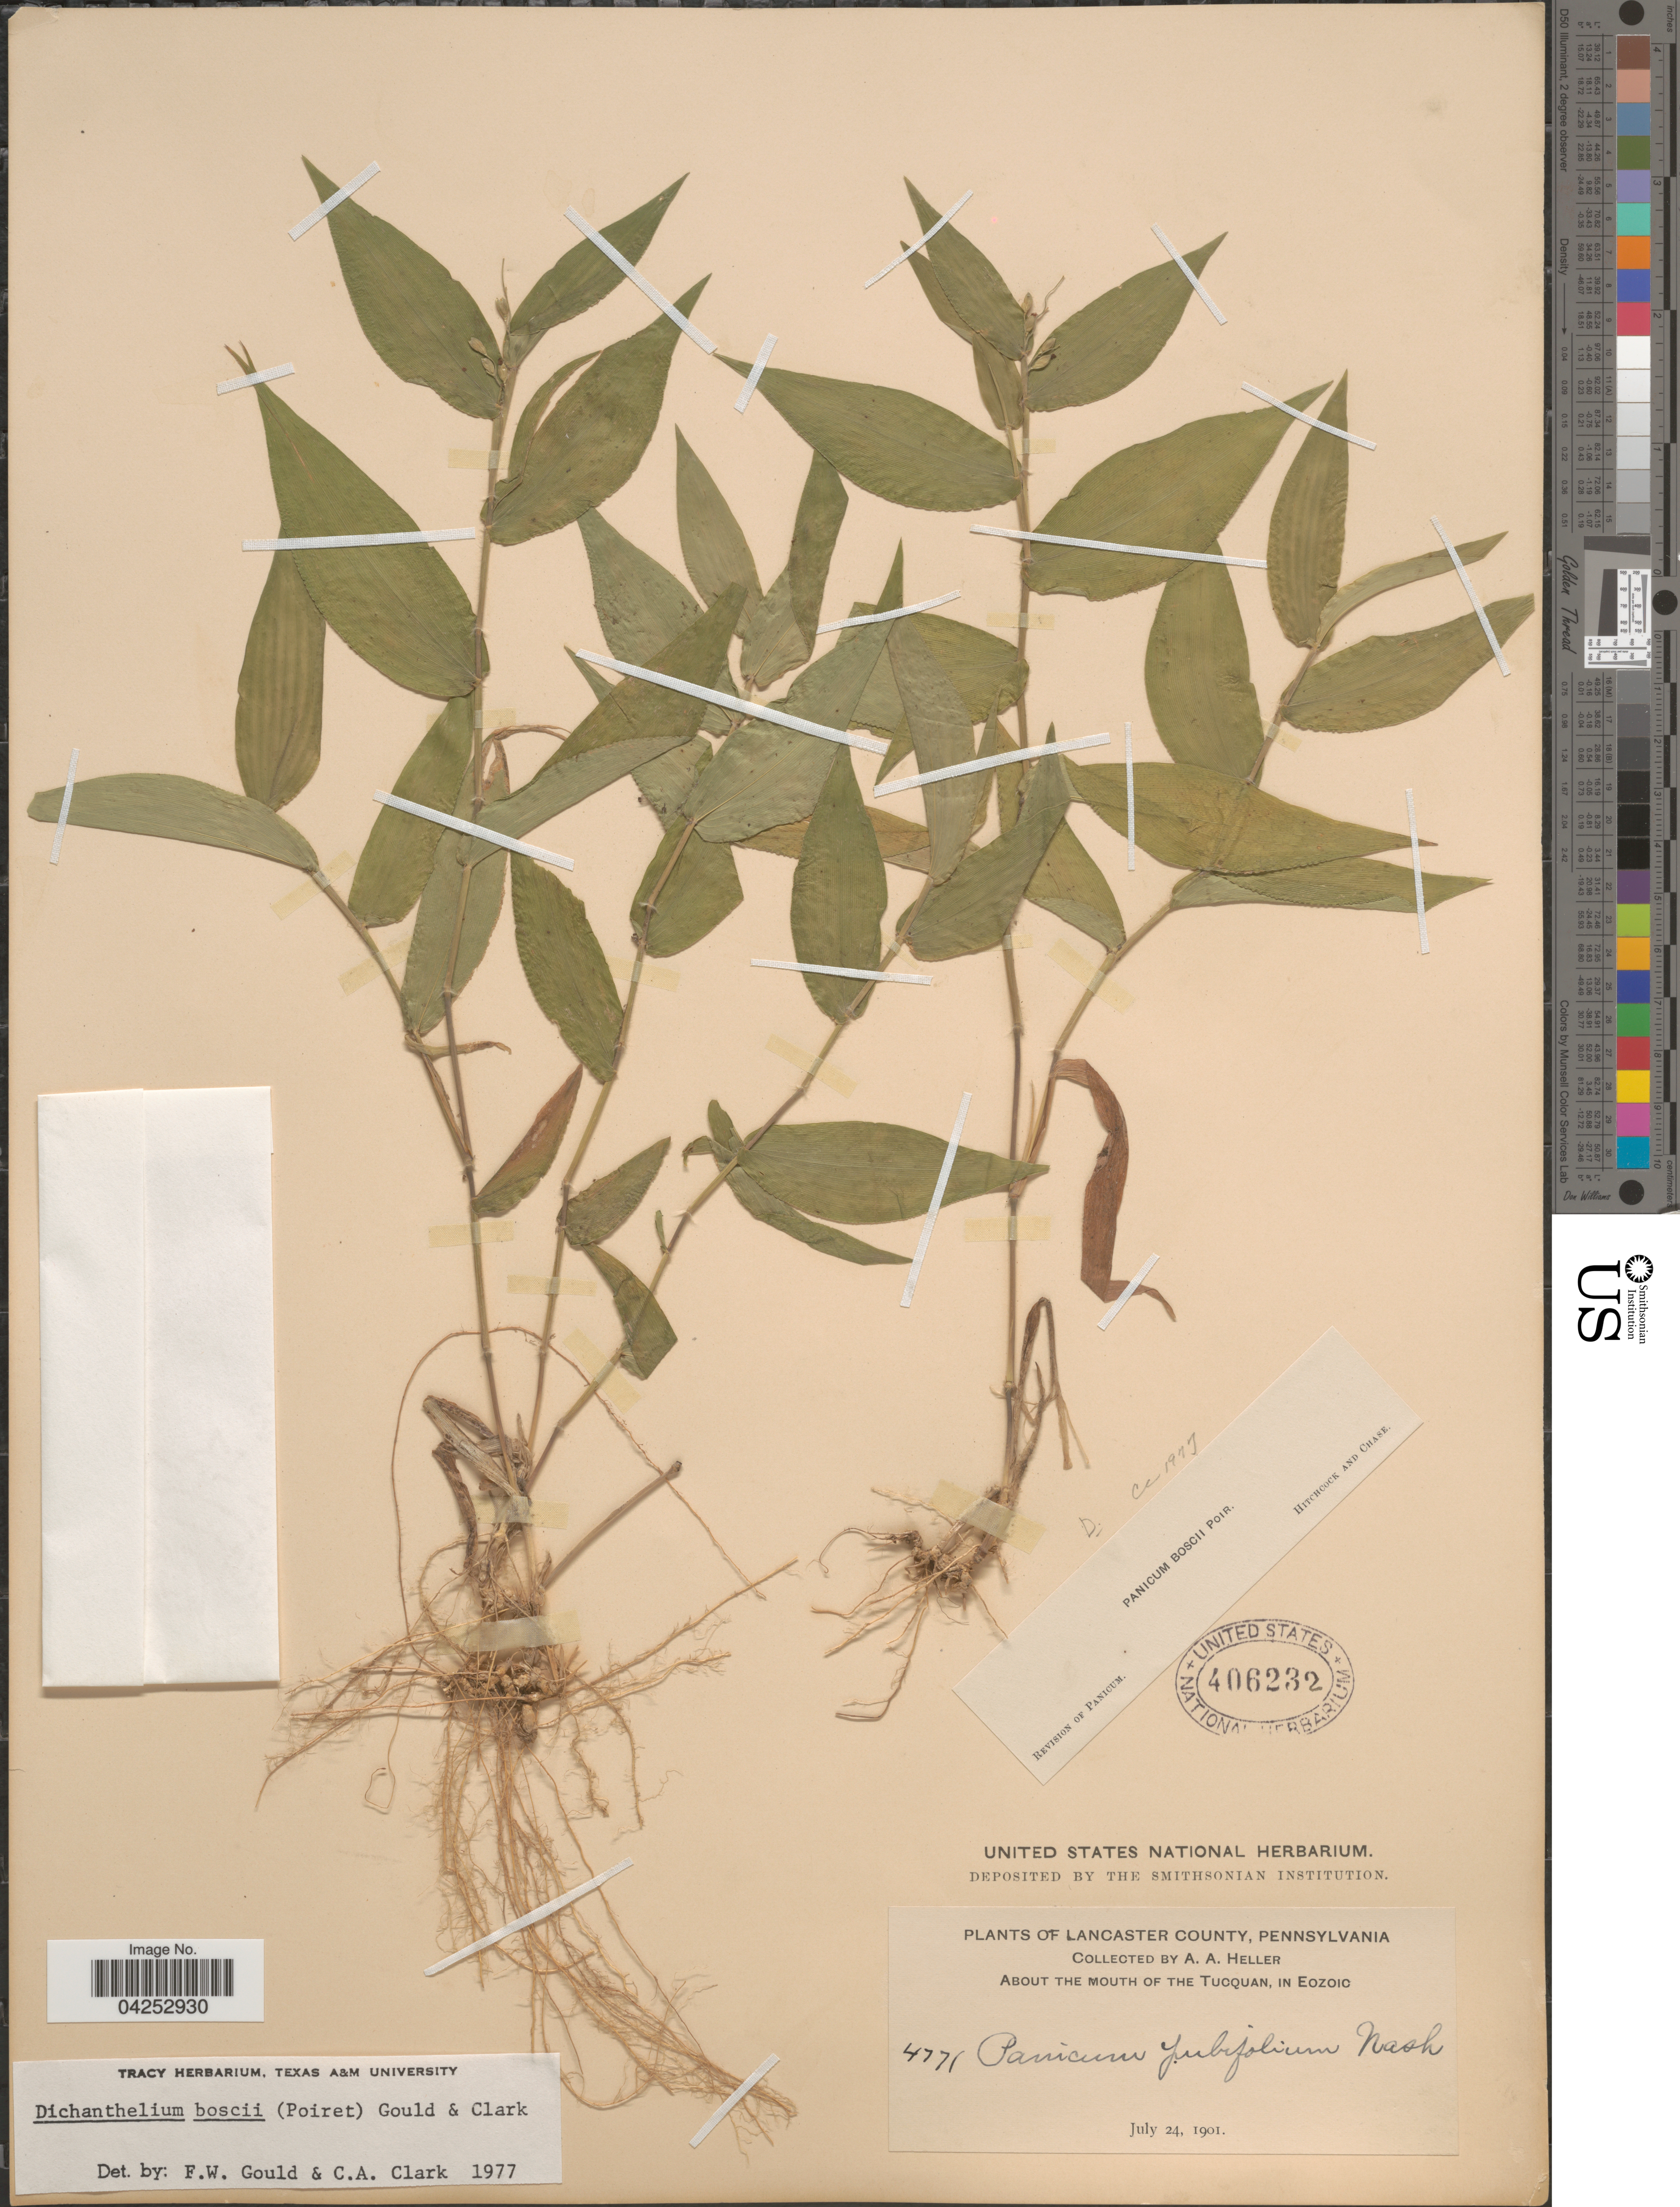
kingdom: Plantae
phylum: Tracheophyta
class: Liliopsida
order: Poales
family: Poaceae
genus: Dichanthelium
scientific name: Dichanthelium boscii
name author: (Poir.) Gould & C.A. Clark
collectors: A. A. Heller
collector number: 4771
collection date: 1901-07-24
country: United States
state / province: Pennsylvania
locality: Lancaster County. About the Mouth of the Tucquan, in Eozoic.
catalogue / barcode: US 406232